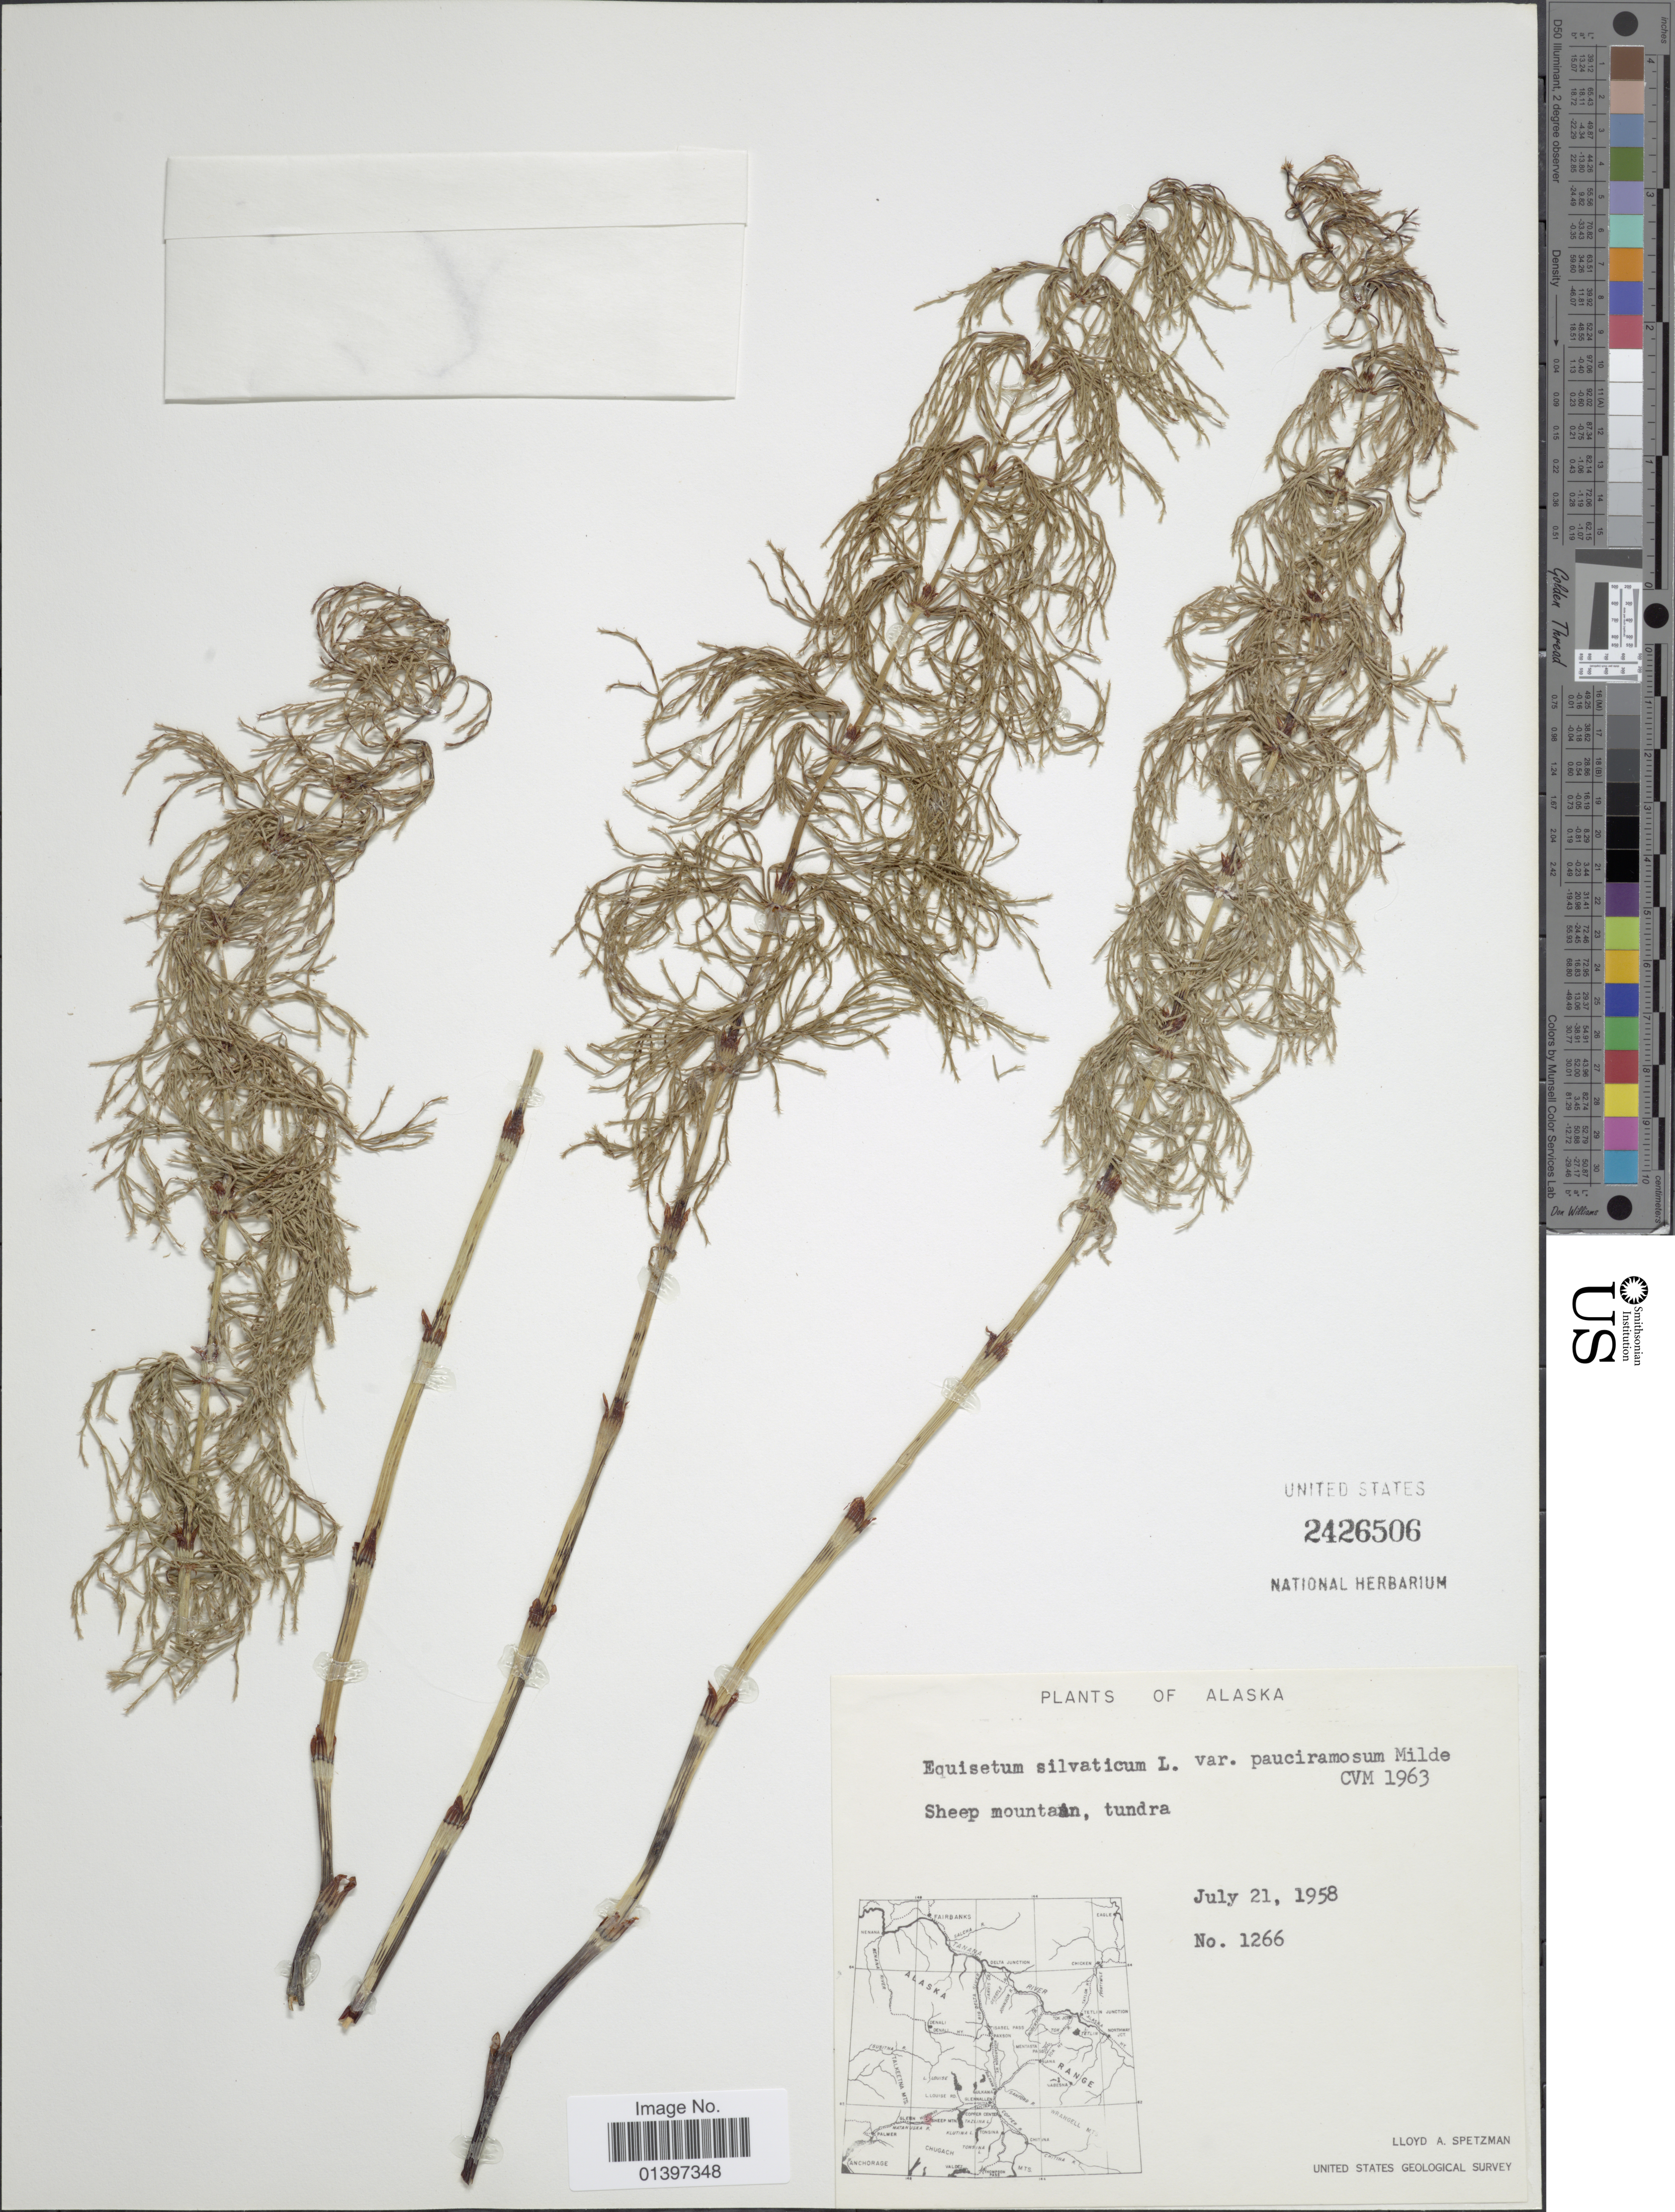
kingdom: Plantae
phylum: Tracheophyta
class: Polypodiopsida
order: Equisetales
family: Equisetaceae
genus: Equisetum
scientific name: Equisetum sylvaticum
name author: L.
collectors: L. Spetzman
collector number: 1266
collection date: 1958-07-21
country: United States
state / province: Alaska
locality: Sheep Mountain, tundra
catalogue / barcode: US 2426506